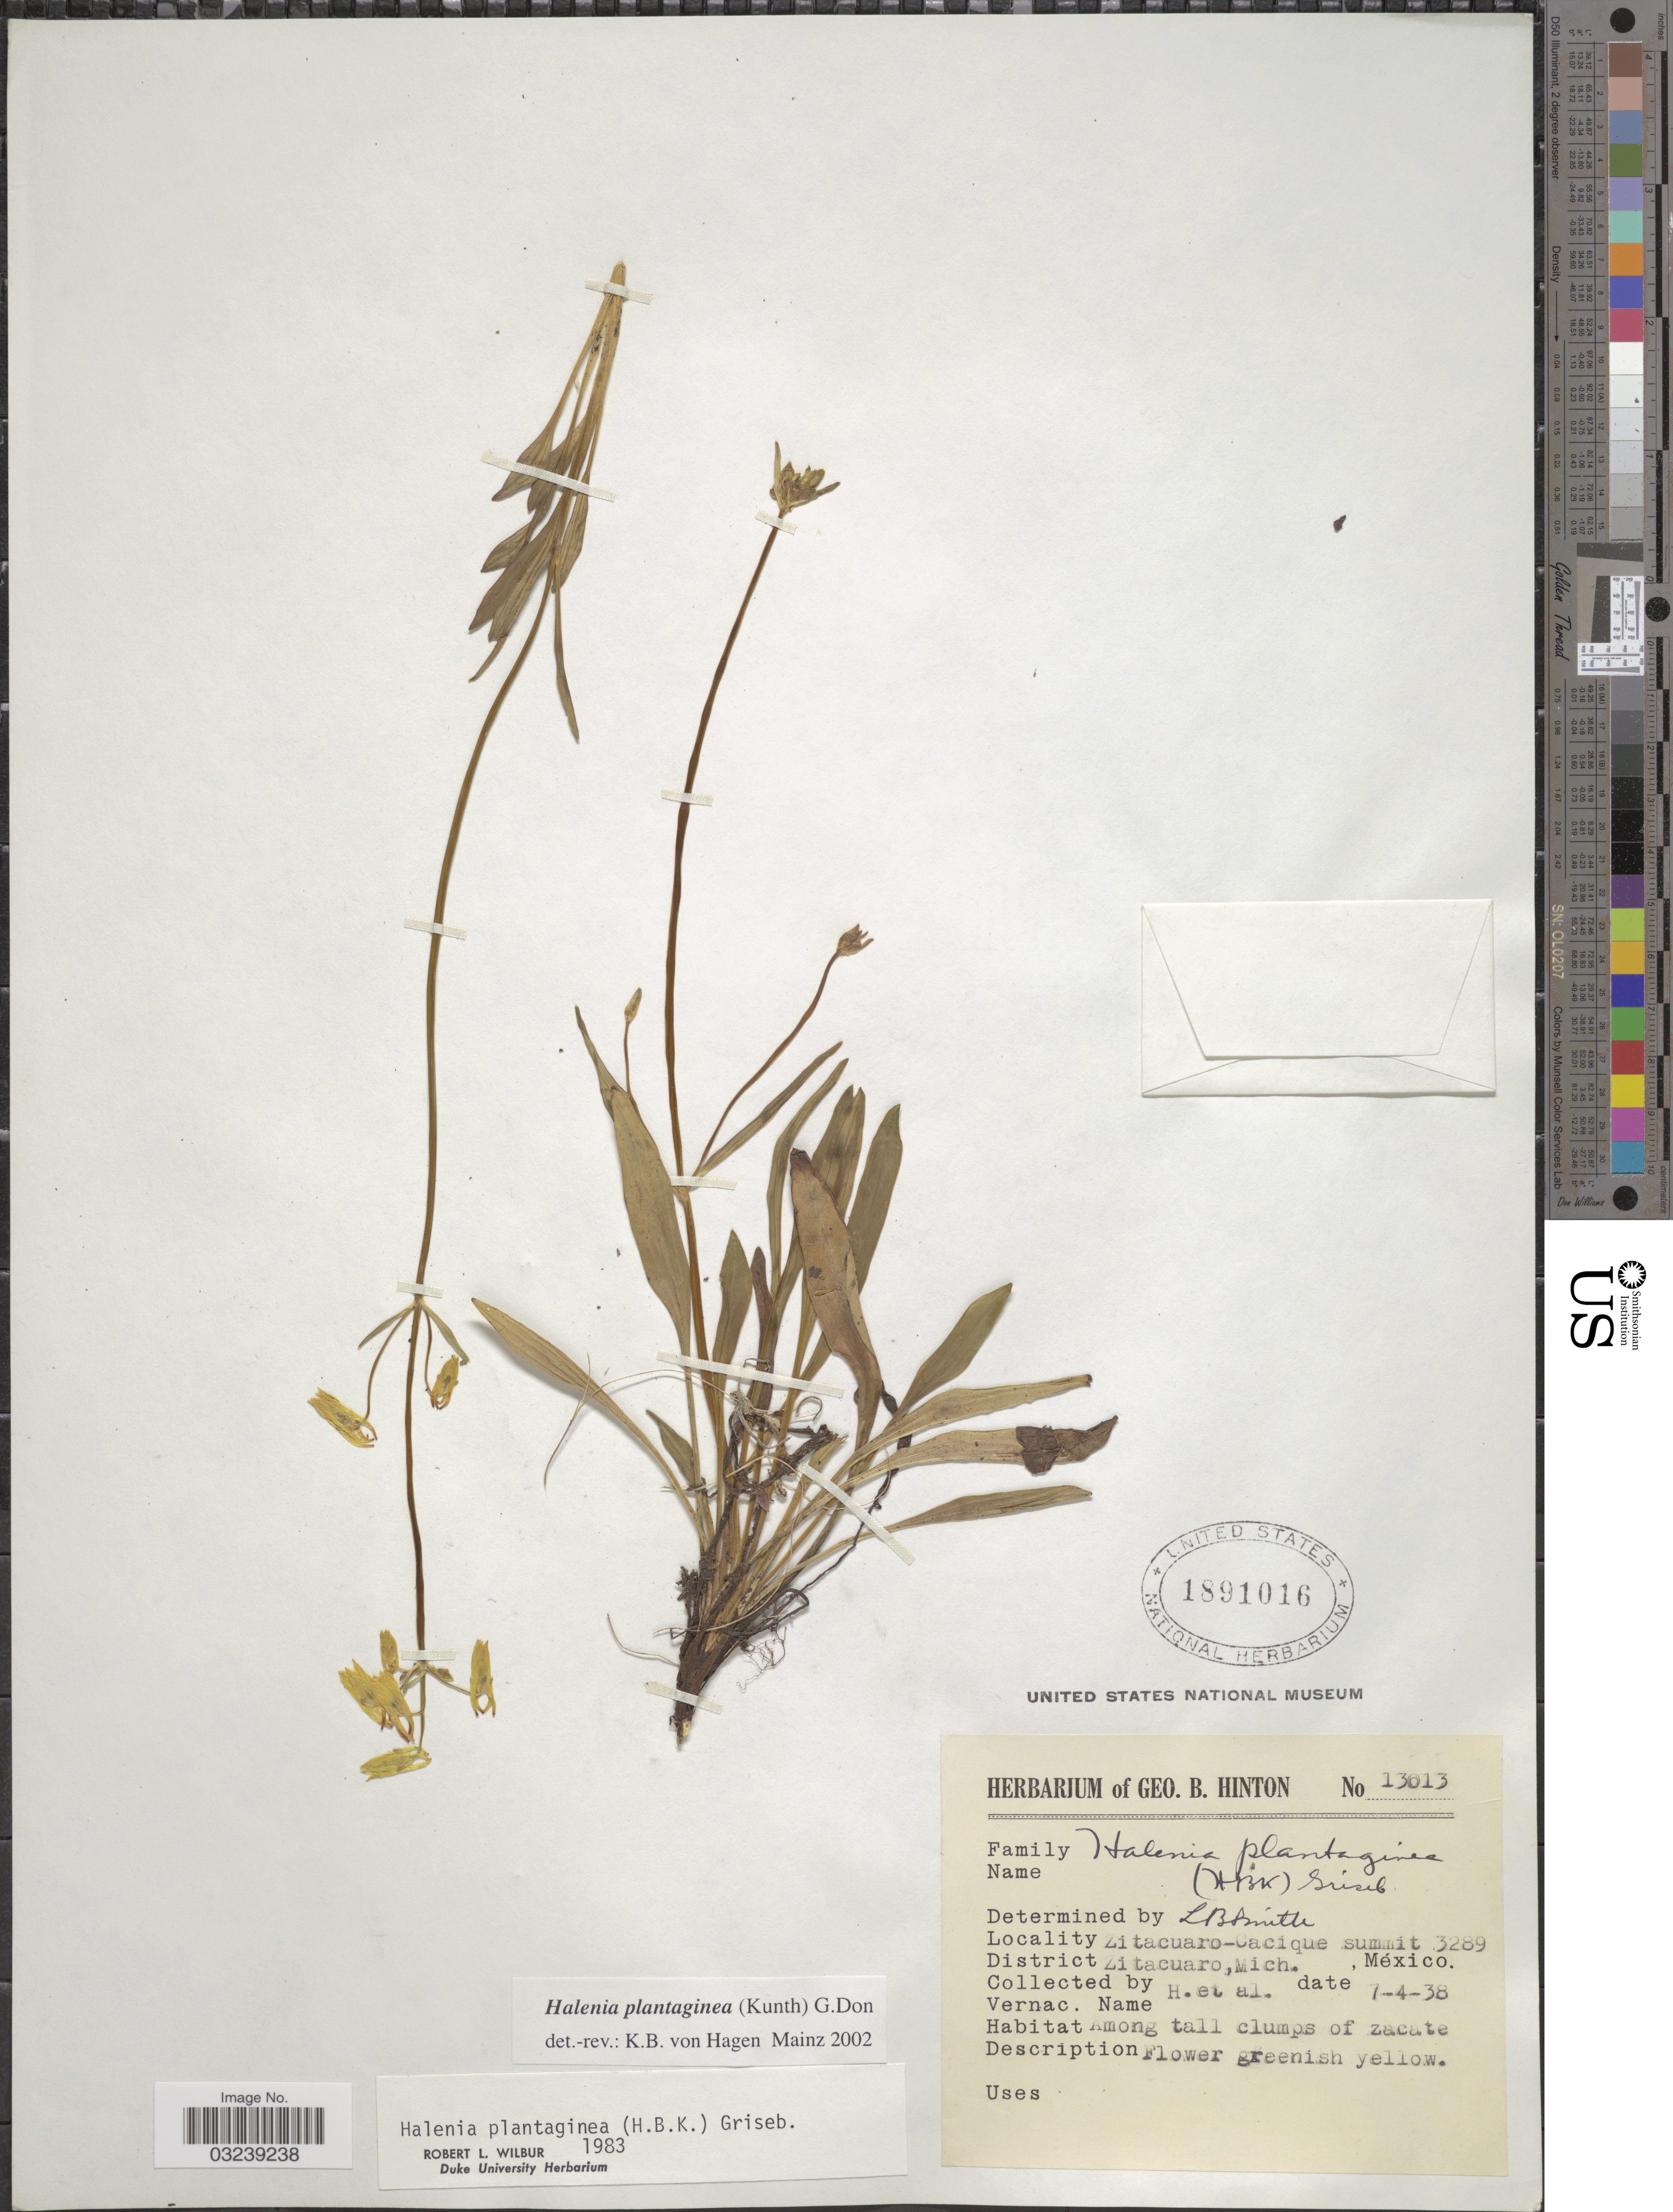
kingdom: Plantae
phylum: Tracheophyta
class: Magnoliopsida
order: Gentianales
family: Gentianaceae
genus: Halenia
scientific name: Halenia plantaginea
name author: (Kunth) G. Don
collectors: G. B. Hinton & et al.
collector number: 13013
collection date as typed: Transcribed d/m/y: 4/7/38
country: Mexico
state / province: Michoacán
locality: Zitacuaro-Cacique summit 3289. District Zitacuaro.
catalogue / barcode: US 1891016